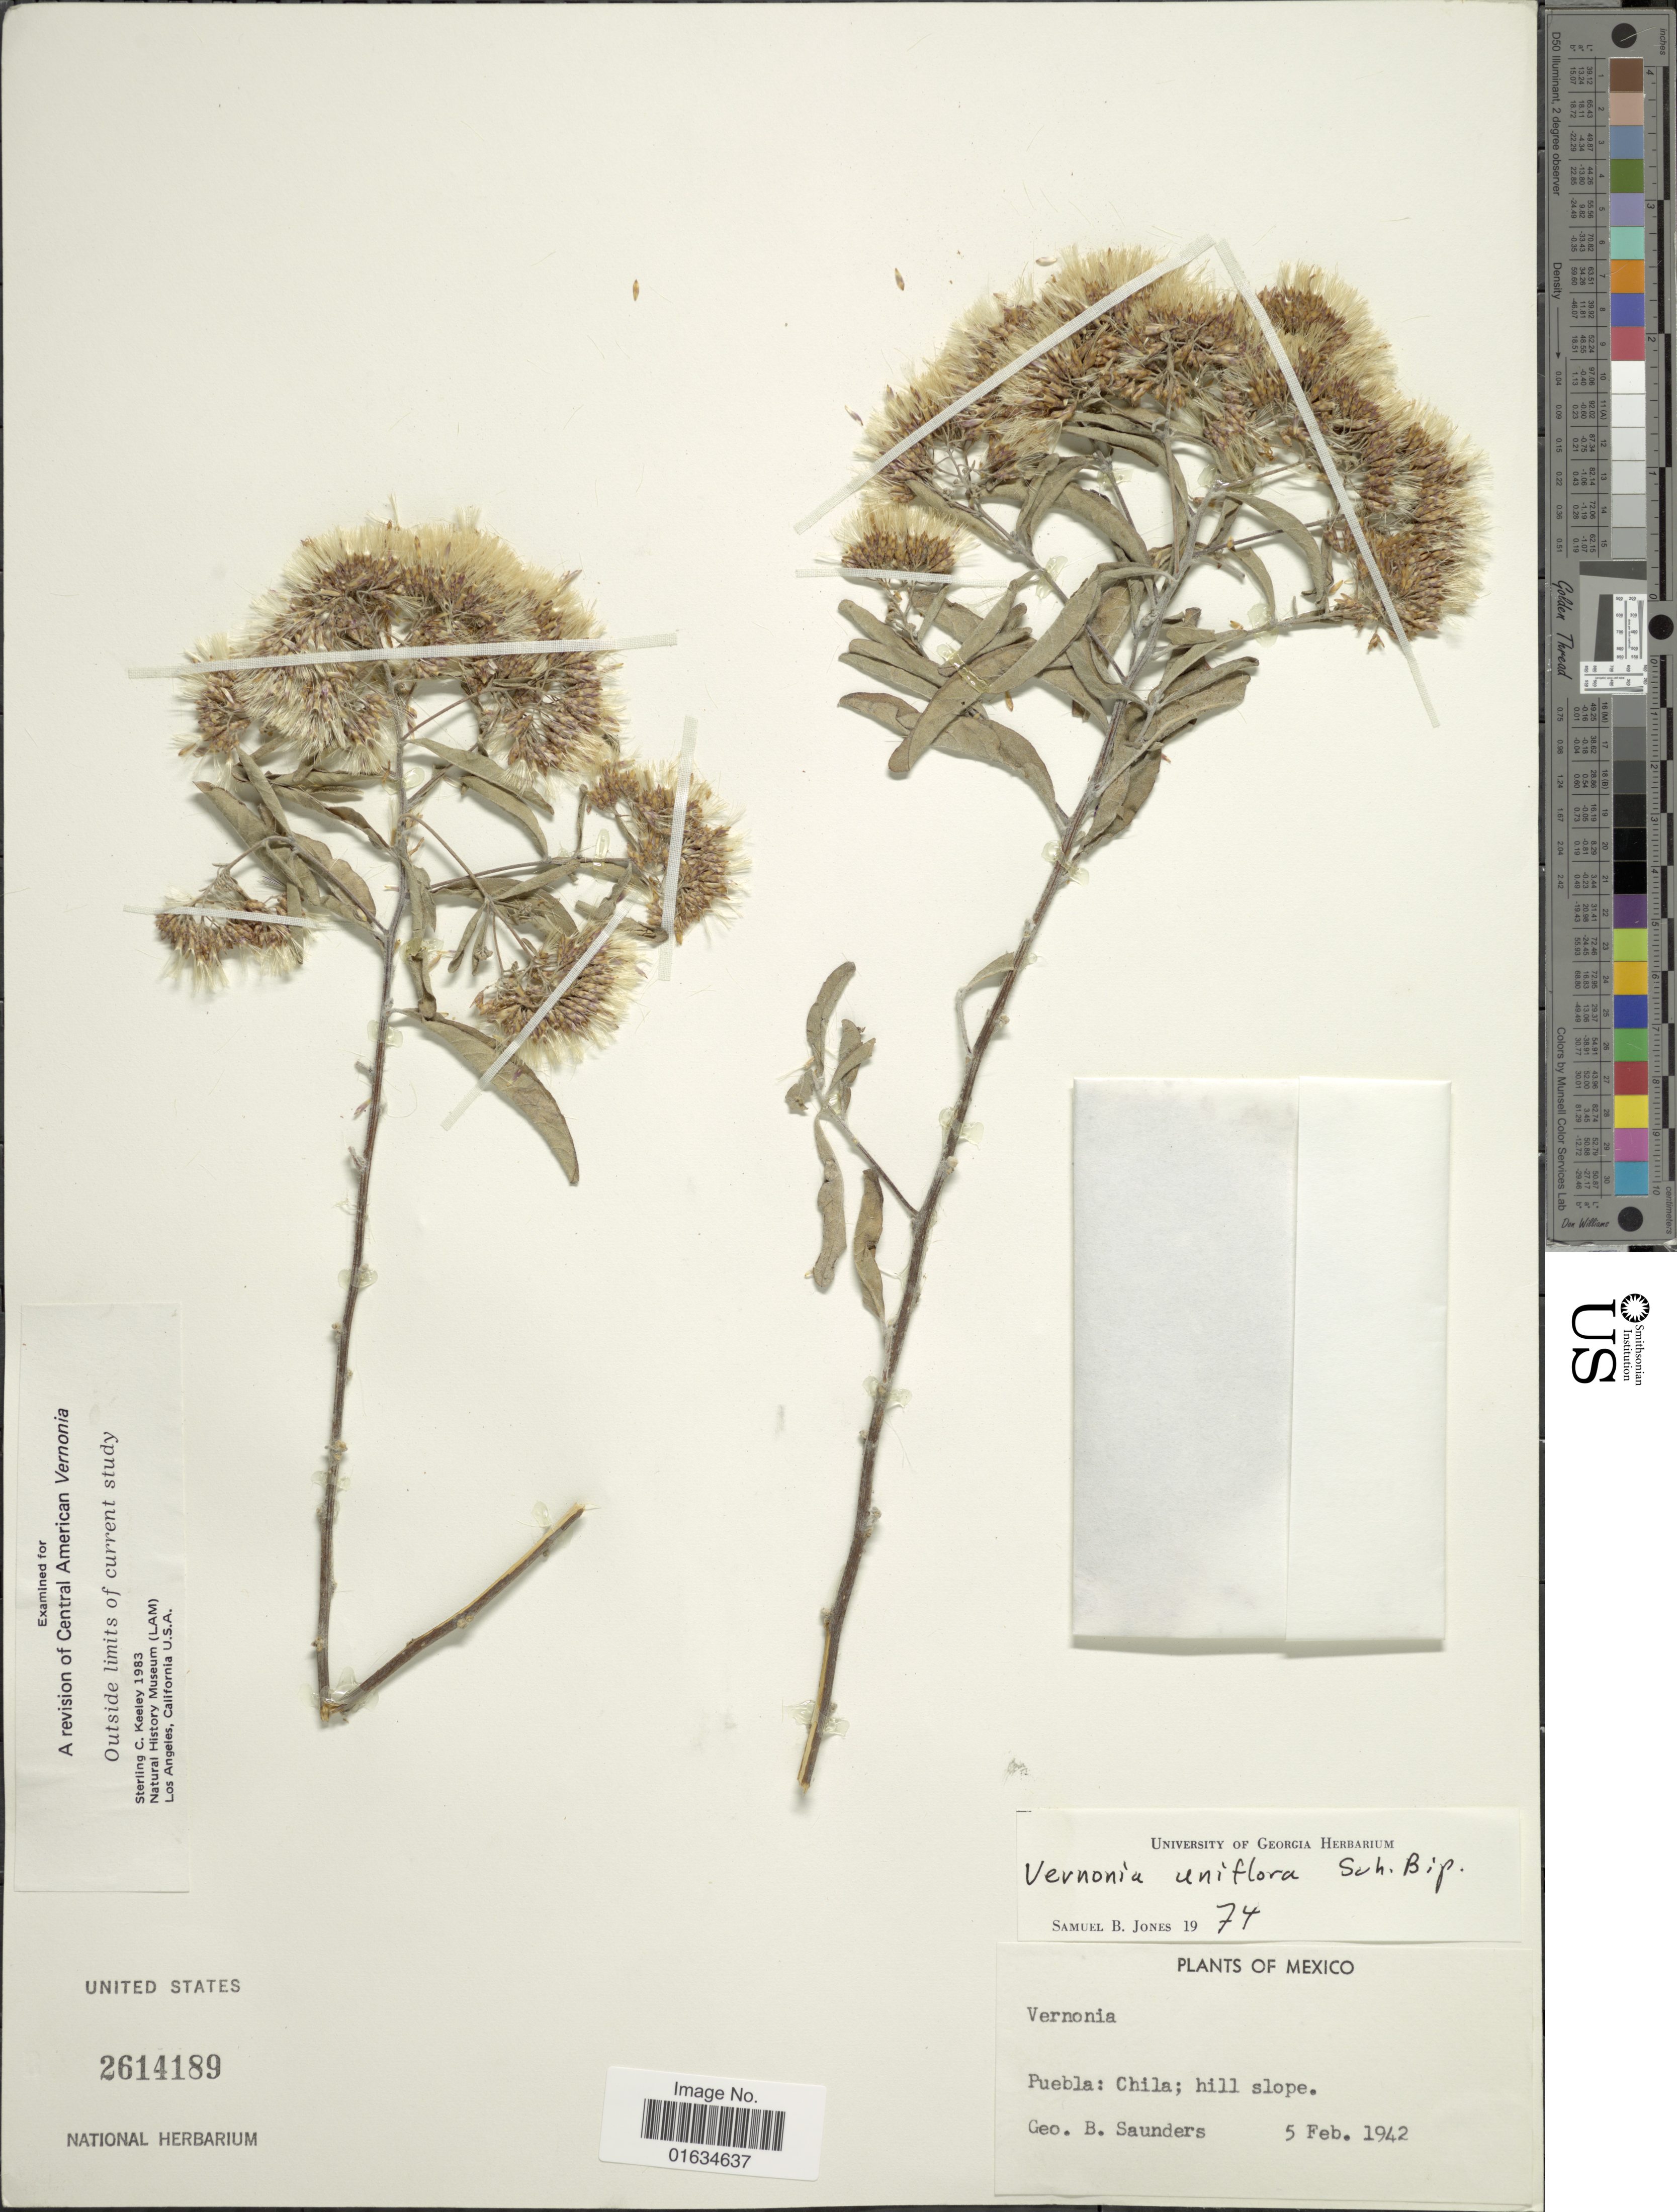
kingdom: Plantae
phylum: Tracheophyta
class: Magnoliopsida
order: Asterales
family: Asteraceae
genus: Critoniopsis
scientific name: Critoniopsis salicifolia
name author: (DC.) H. Rob.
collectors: G. B. Saunders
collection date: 1942-02-05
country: Mexico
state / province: Puebla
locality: Chila; hill slope.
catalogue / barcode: US 2614189